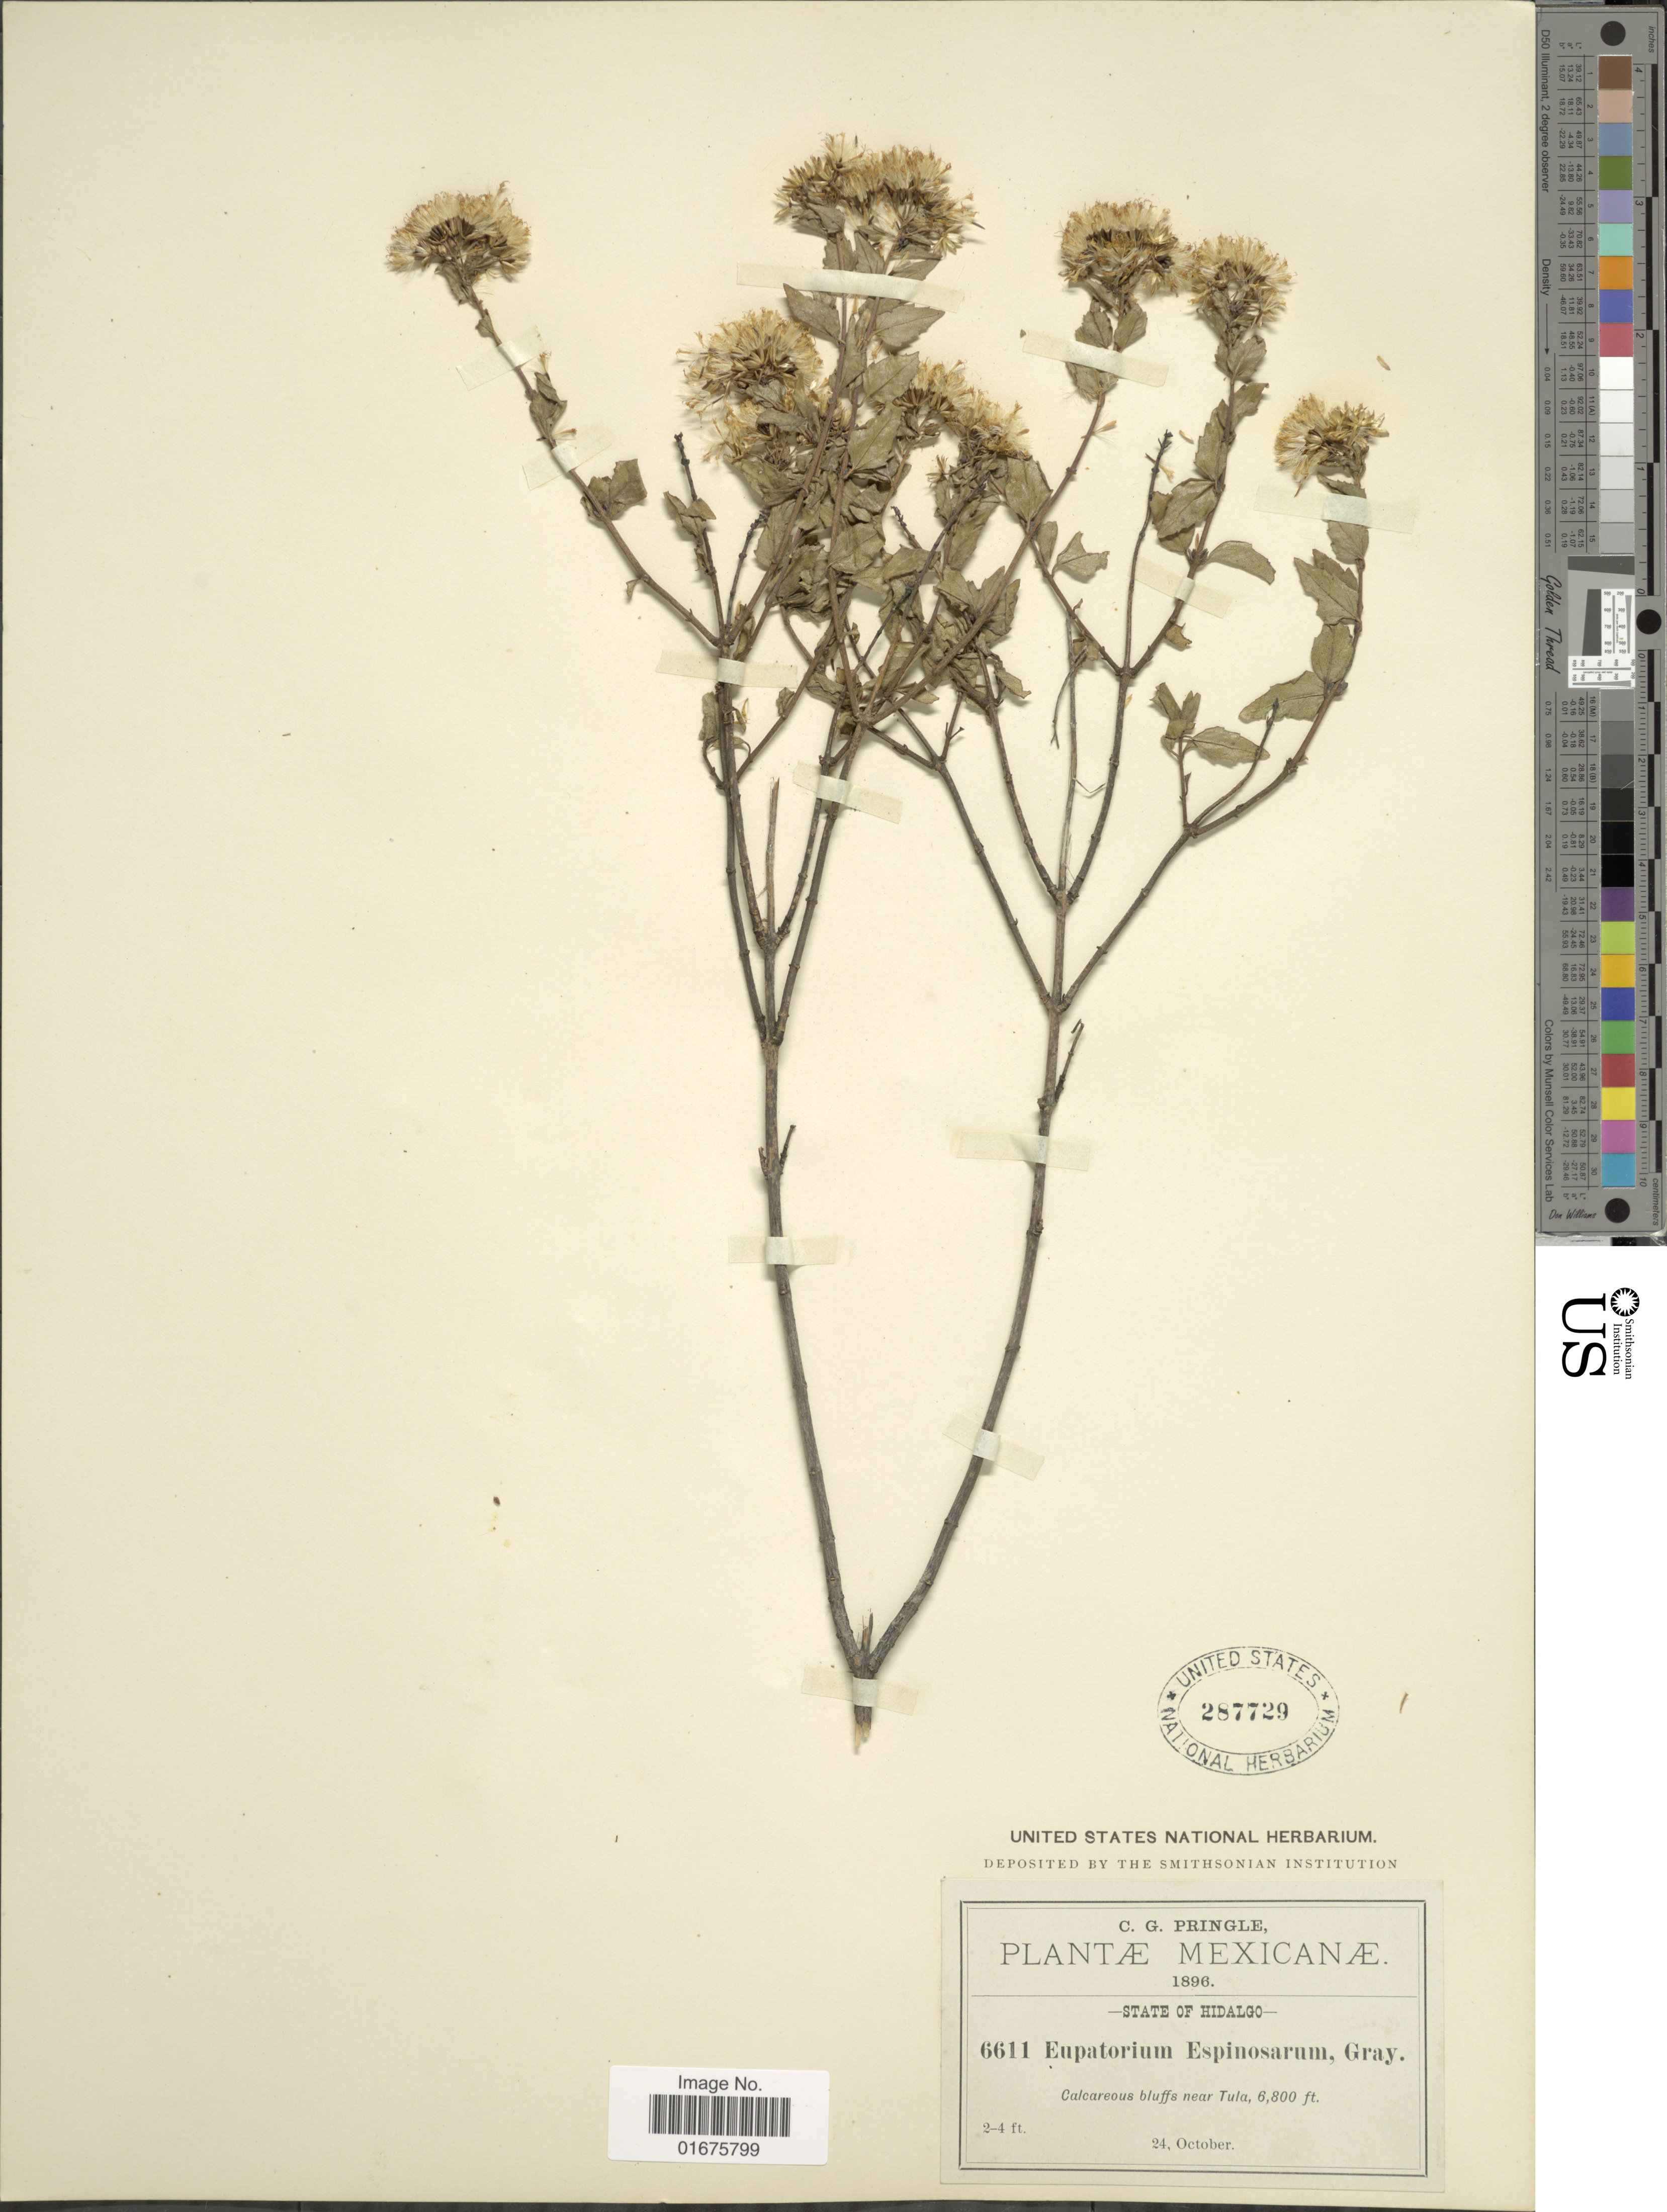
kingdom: Plantae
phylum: Tracheophyta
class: Magnoliopsida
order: Asterales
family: Asteraceae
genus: Ageratina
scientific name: Ageratina espinosarum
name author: (A. Gray) R.M. King & H. Rob.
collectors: C. G. Pringle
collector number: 6611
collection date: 1896-10-24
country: Mexico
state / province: Hidalgo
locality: Calcareous bluffs near Tula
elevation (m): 2073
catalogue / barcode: US 287729